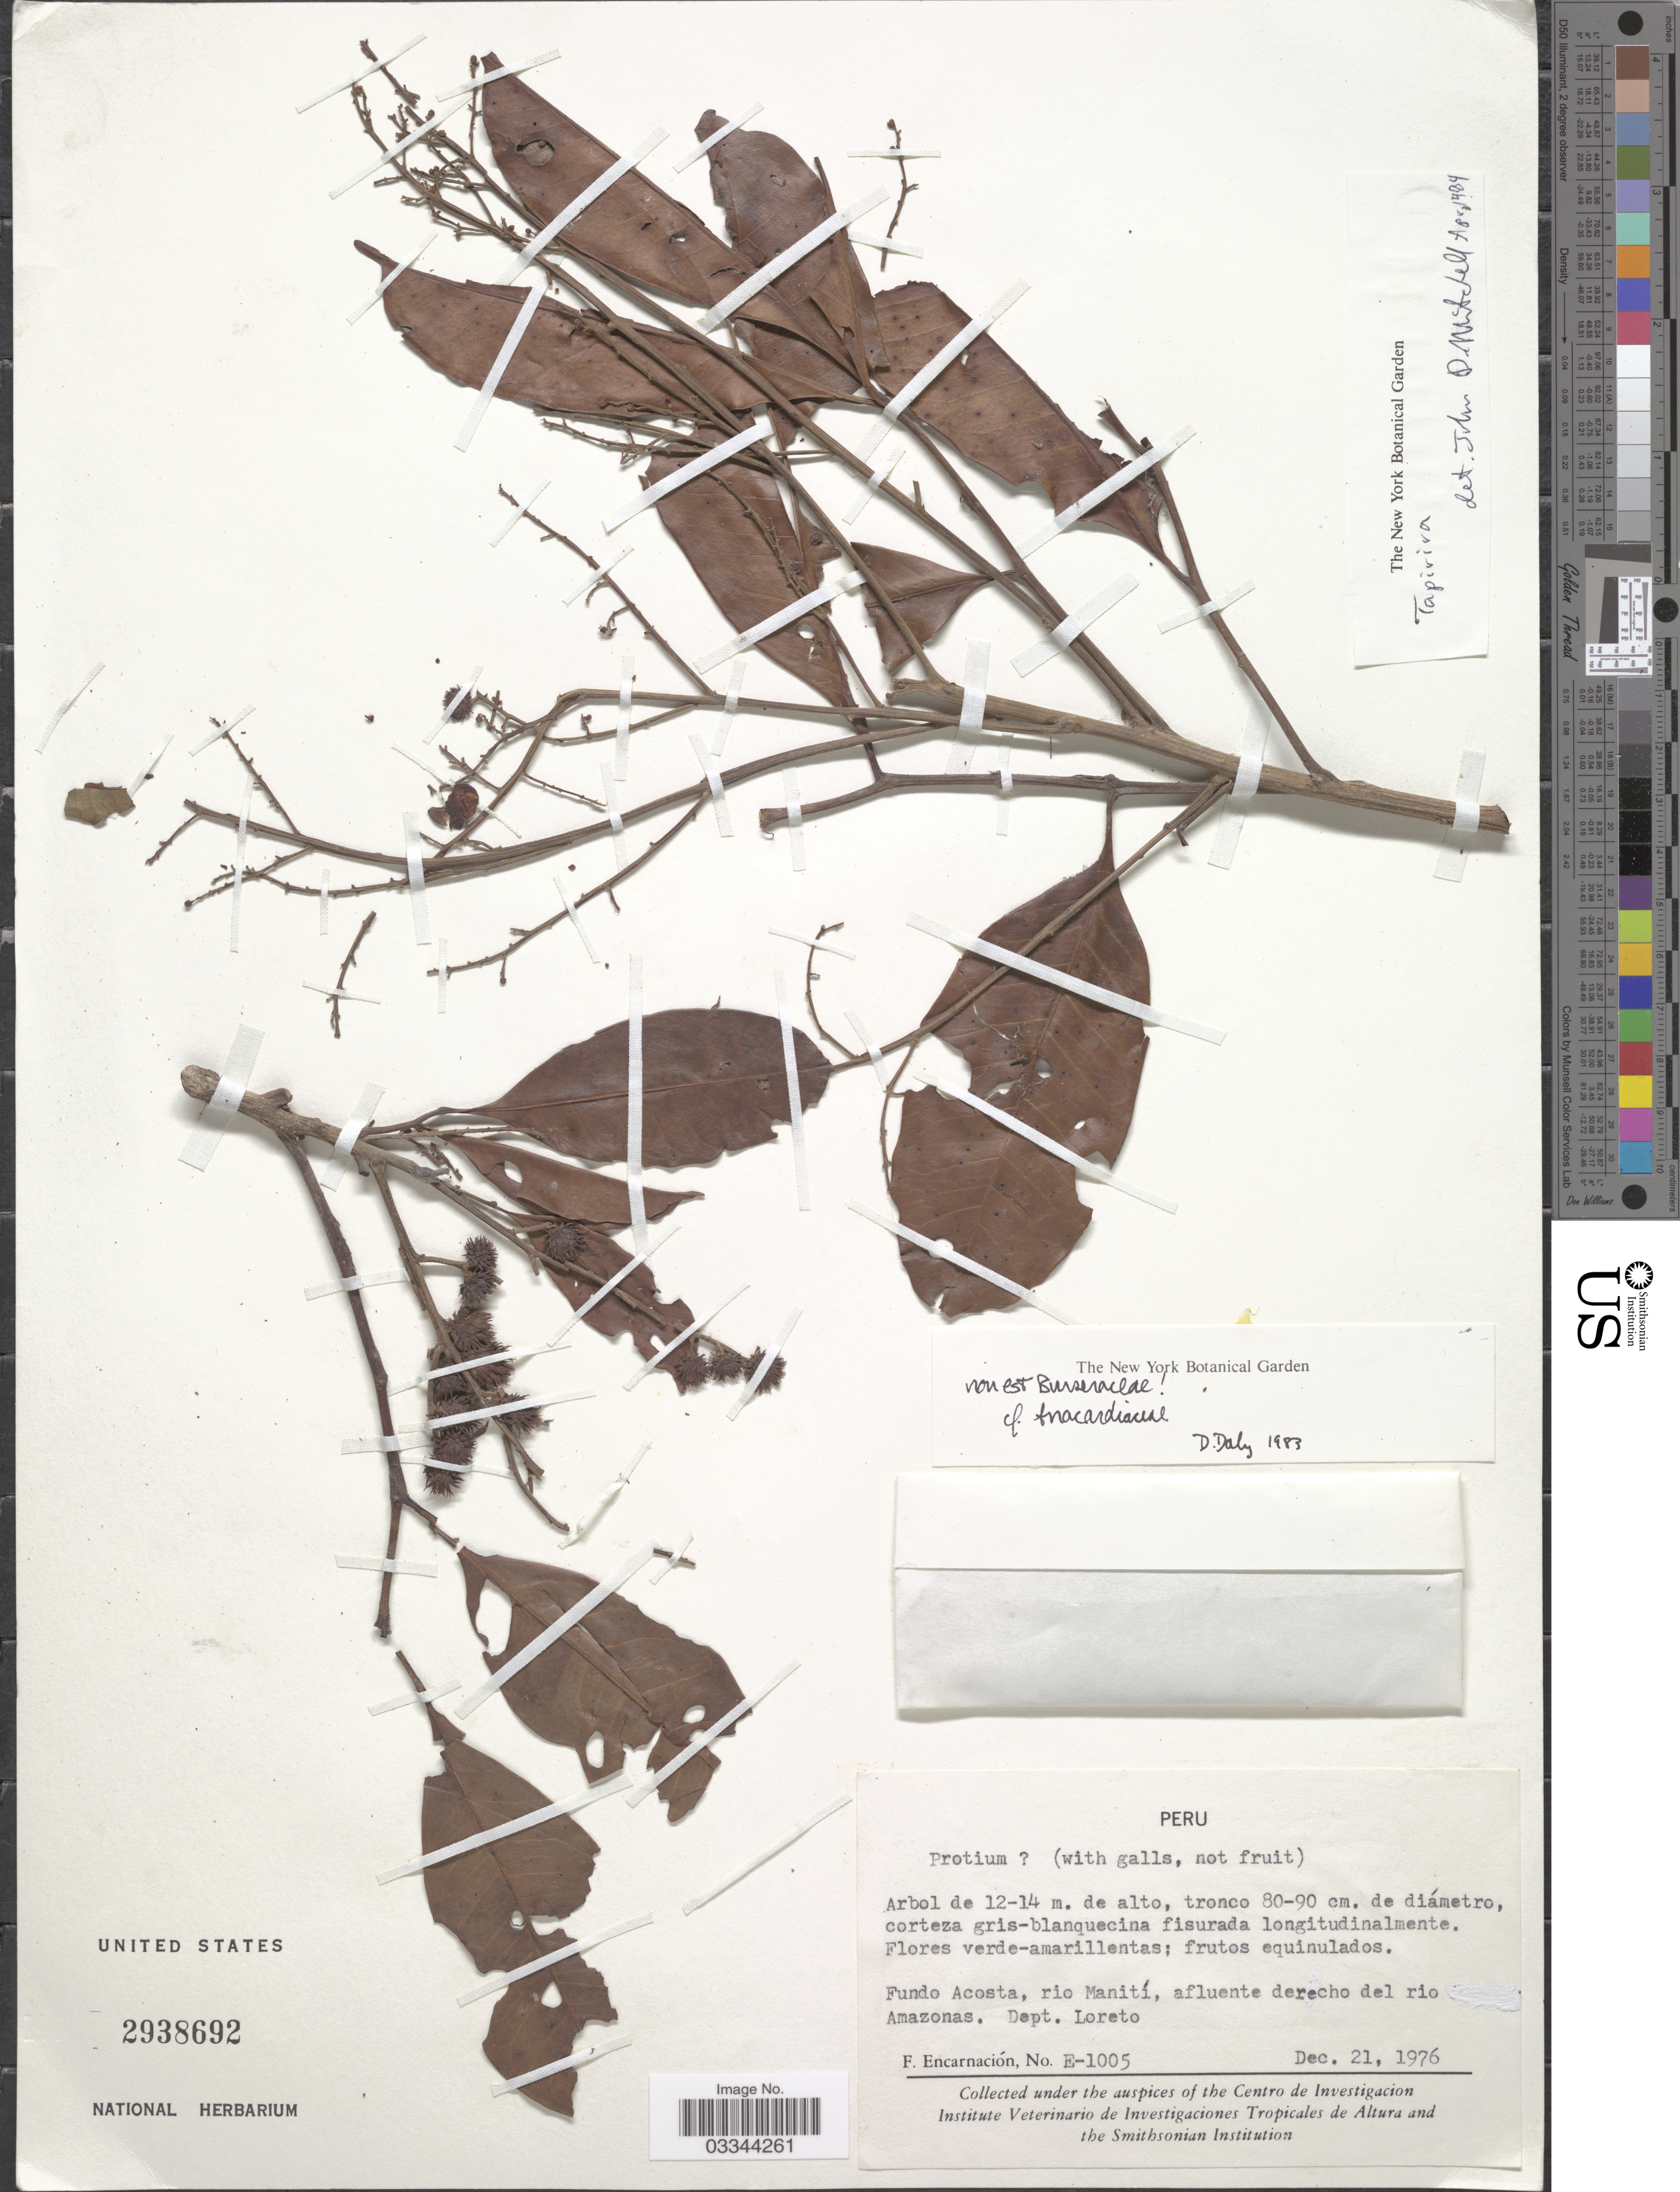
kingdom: Plantae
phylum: Tracheophyta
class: Magnoliopsida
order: Sapindales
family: Anacardiaceae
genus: Tapirira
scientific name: Tapirira sp.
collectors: F. Encarnación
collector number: E-1005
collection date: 1976-12-21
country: Peru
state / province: Loreto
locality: Fundo Acosta, rio Manití, afluente derecho del rio Amazonas. Dept. Loreto.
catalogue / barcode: US 2938692